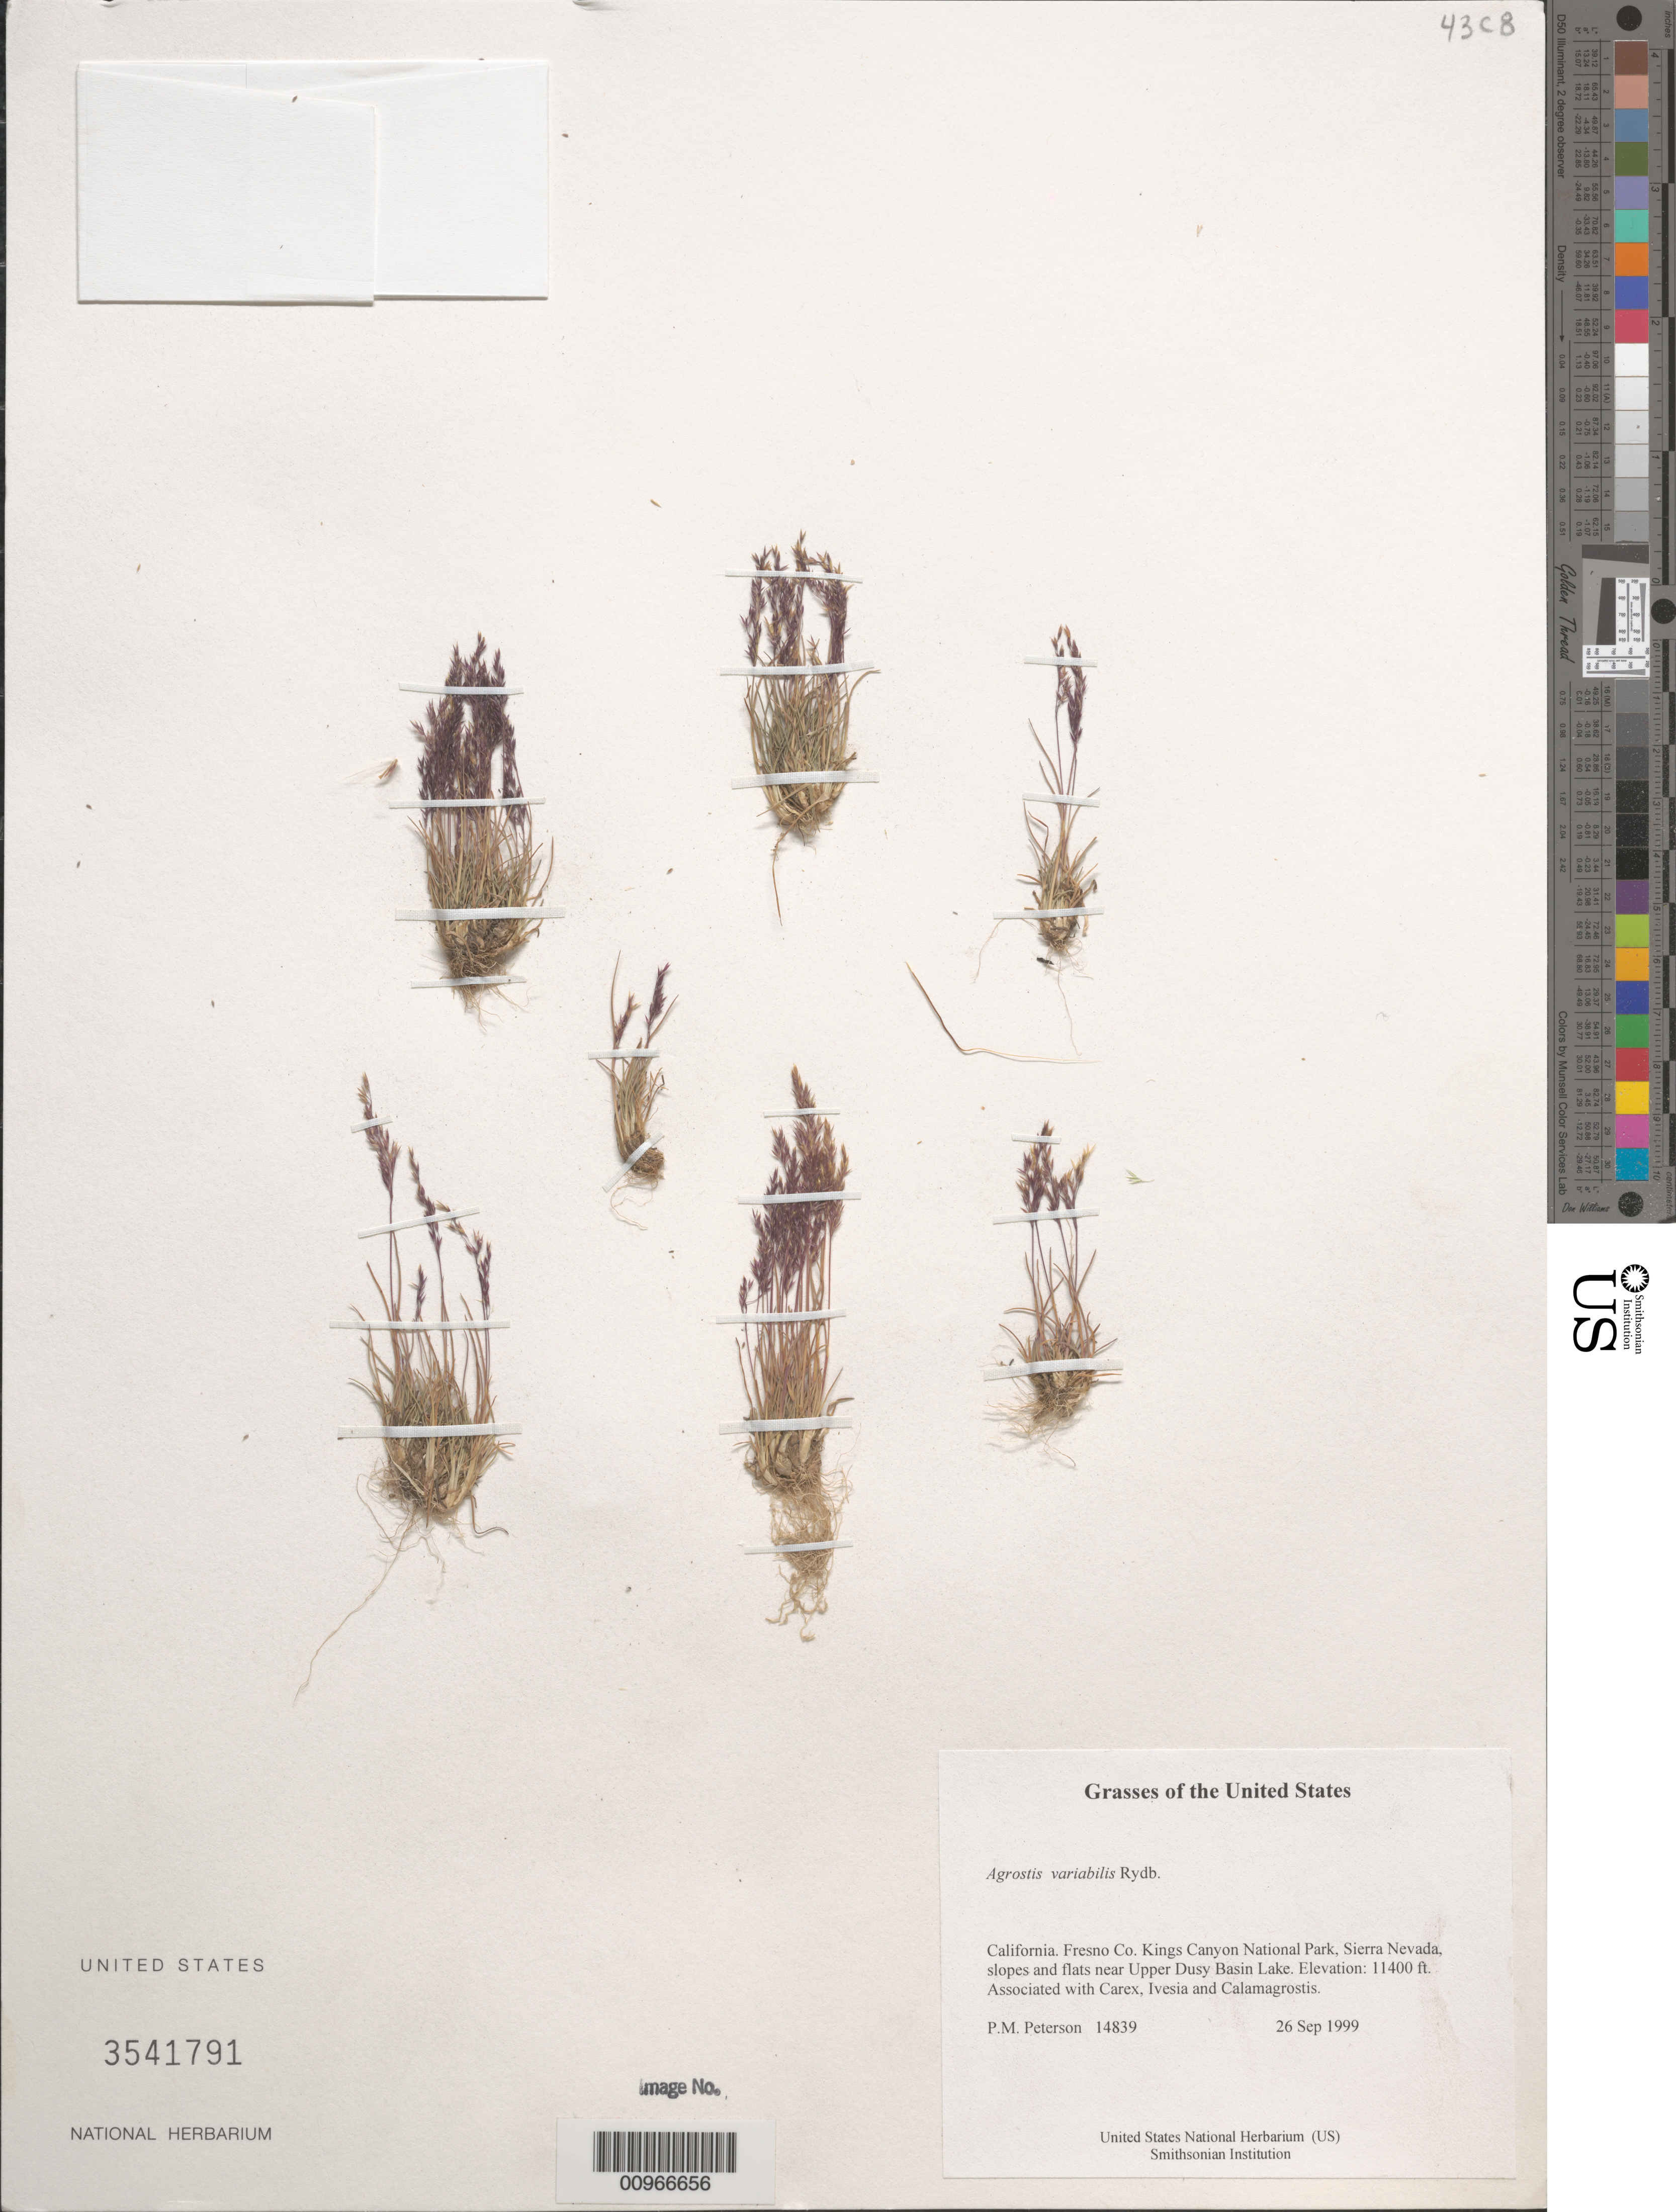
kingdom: Plantae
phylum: Tracheophyta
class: Liliopsida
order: Poales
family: Poaceae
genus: Agrostis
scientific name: Agrostis variabilis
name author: Rydb.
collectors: P. M. Peterson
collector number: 14839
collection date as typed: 26 Sep 1999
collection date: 1999-09-26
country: United States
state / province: California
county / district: Fresno Co.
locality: Kings Canyon National Park, Sierra Nevada, slopes and flats near Upper Dusy Basin Lake.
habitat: Associated with Carex, Ivesia and Calamagrostis.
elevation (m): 3475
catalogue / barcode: US 3541791